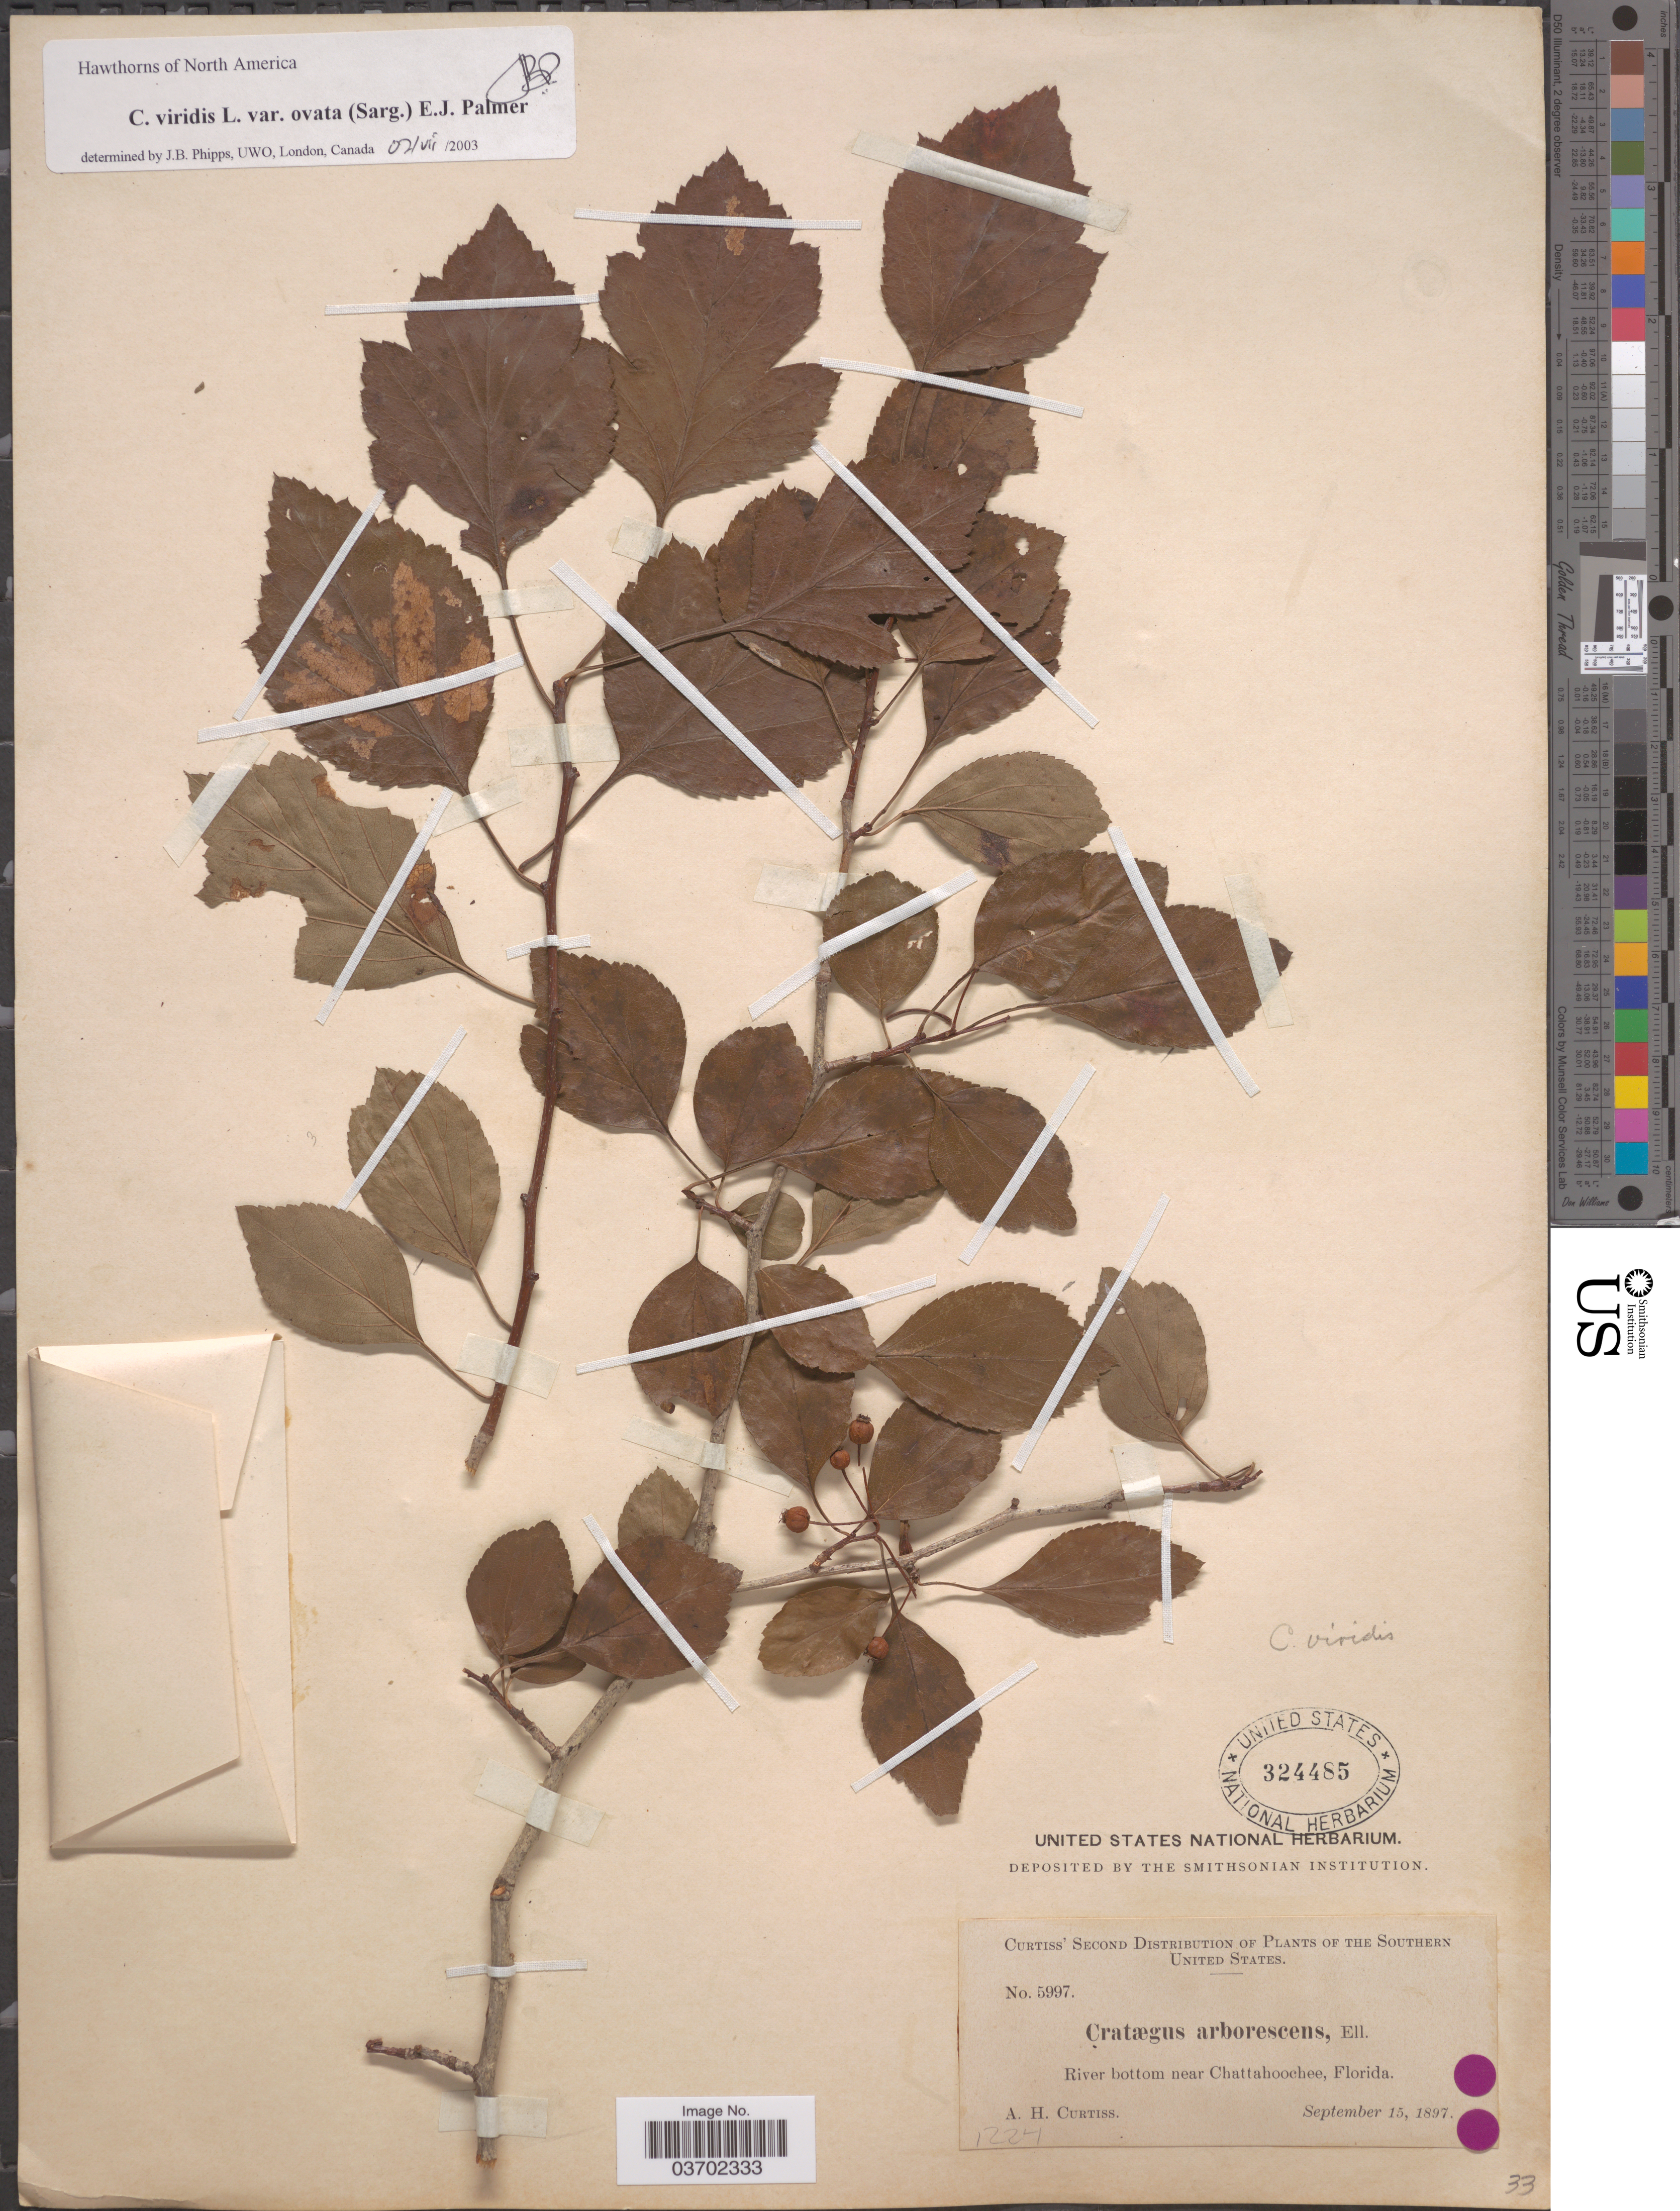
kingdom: Plantae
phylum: Tracheophyta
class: Magnoliopsida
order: Rosales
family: Rosaceae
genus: Crataegus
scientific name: Crataegus viridis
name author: L.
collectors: A. H. Curtiss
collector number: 5997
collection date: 1897-09-15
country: United States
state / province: Florida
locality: The Southern United States. River bottom near Chattahoochee.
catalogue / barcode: US 324485